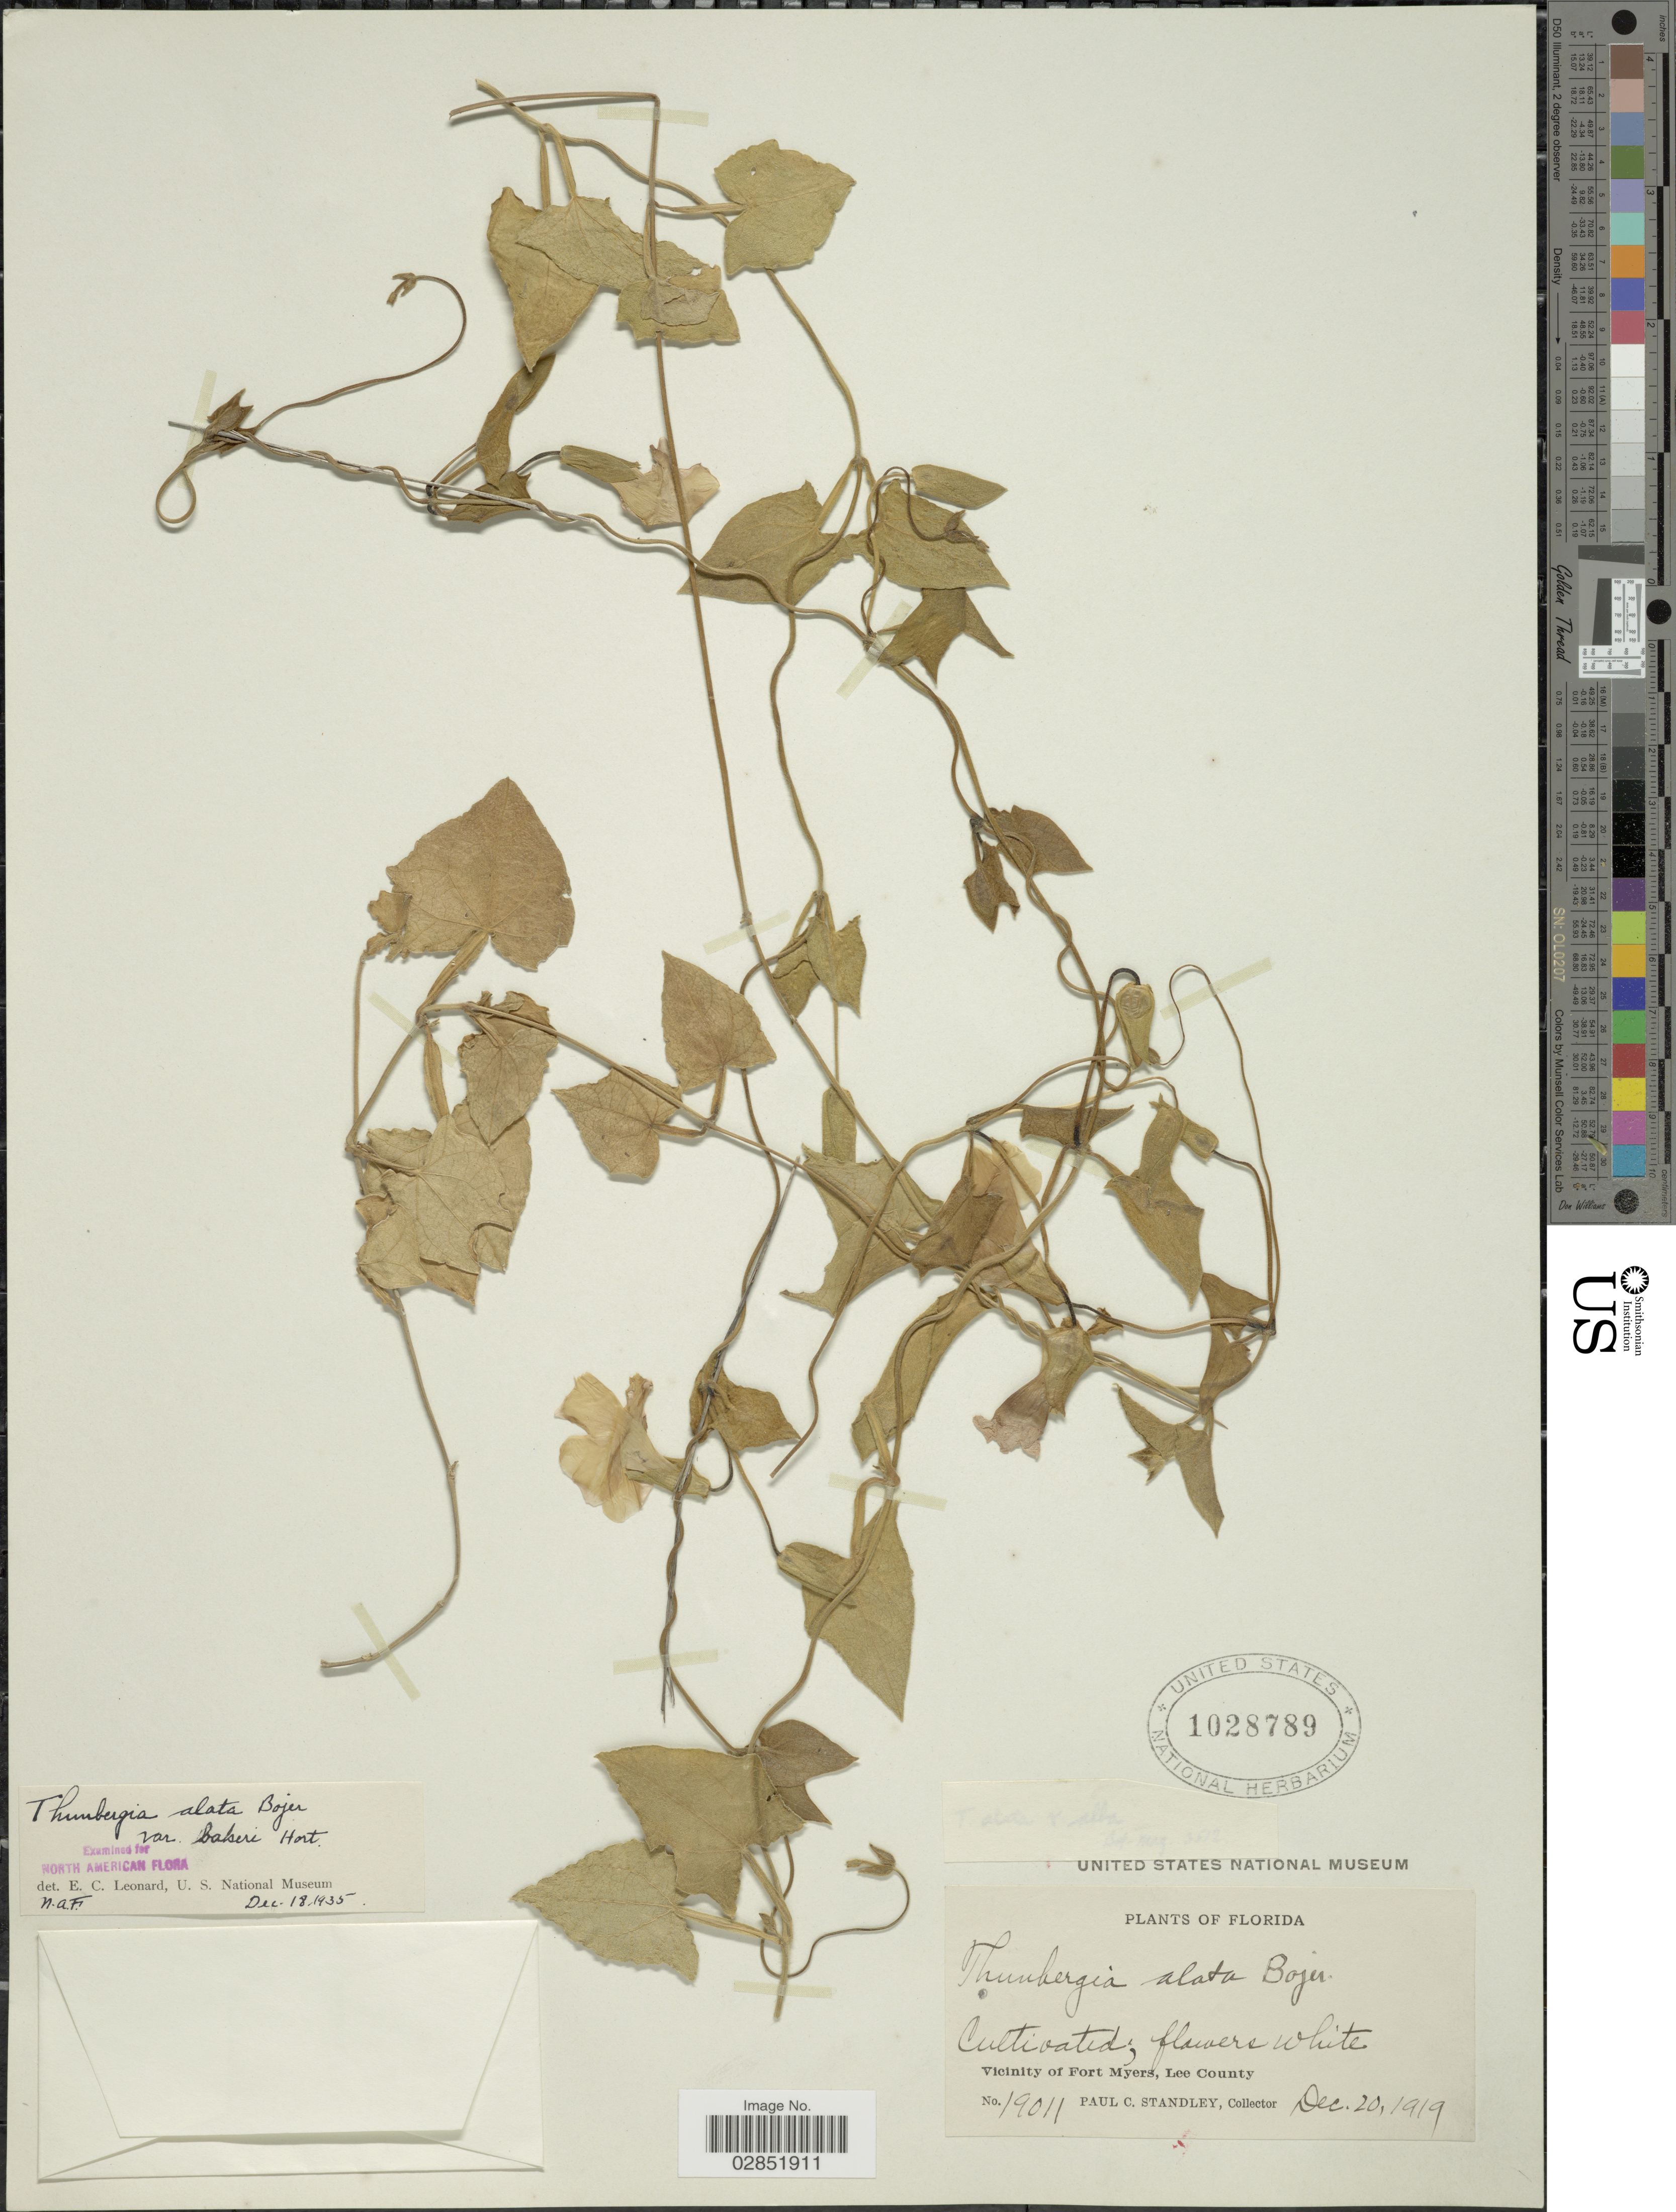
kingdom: Plantae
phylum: Tracheophyta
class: Magnoliopsida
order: Lamiales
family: Acanthaceae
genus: Thunbergia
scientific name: Thunbergia alata var. bakeri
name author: Hort.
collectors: P. C. Standley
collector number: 19011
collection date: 1919-12-20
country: United States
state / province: Florida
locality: Vicinity of Fort Myers, Lee County.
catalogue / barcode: US 1028789